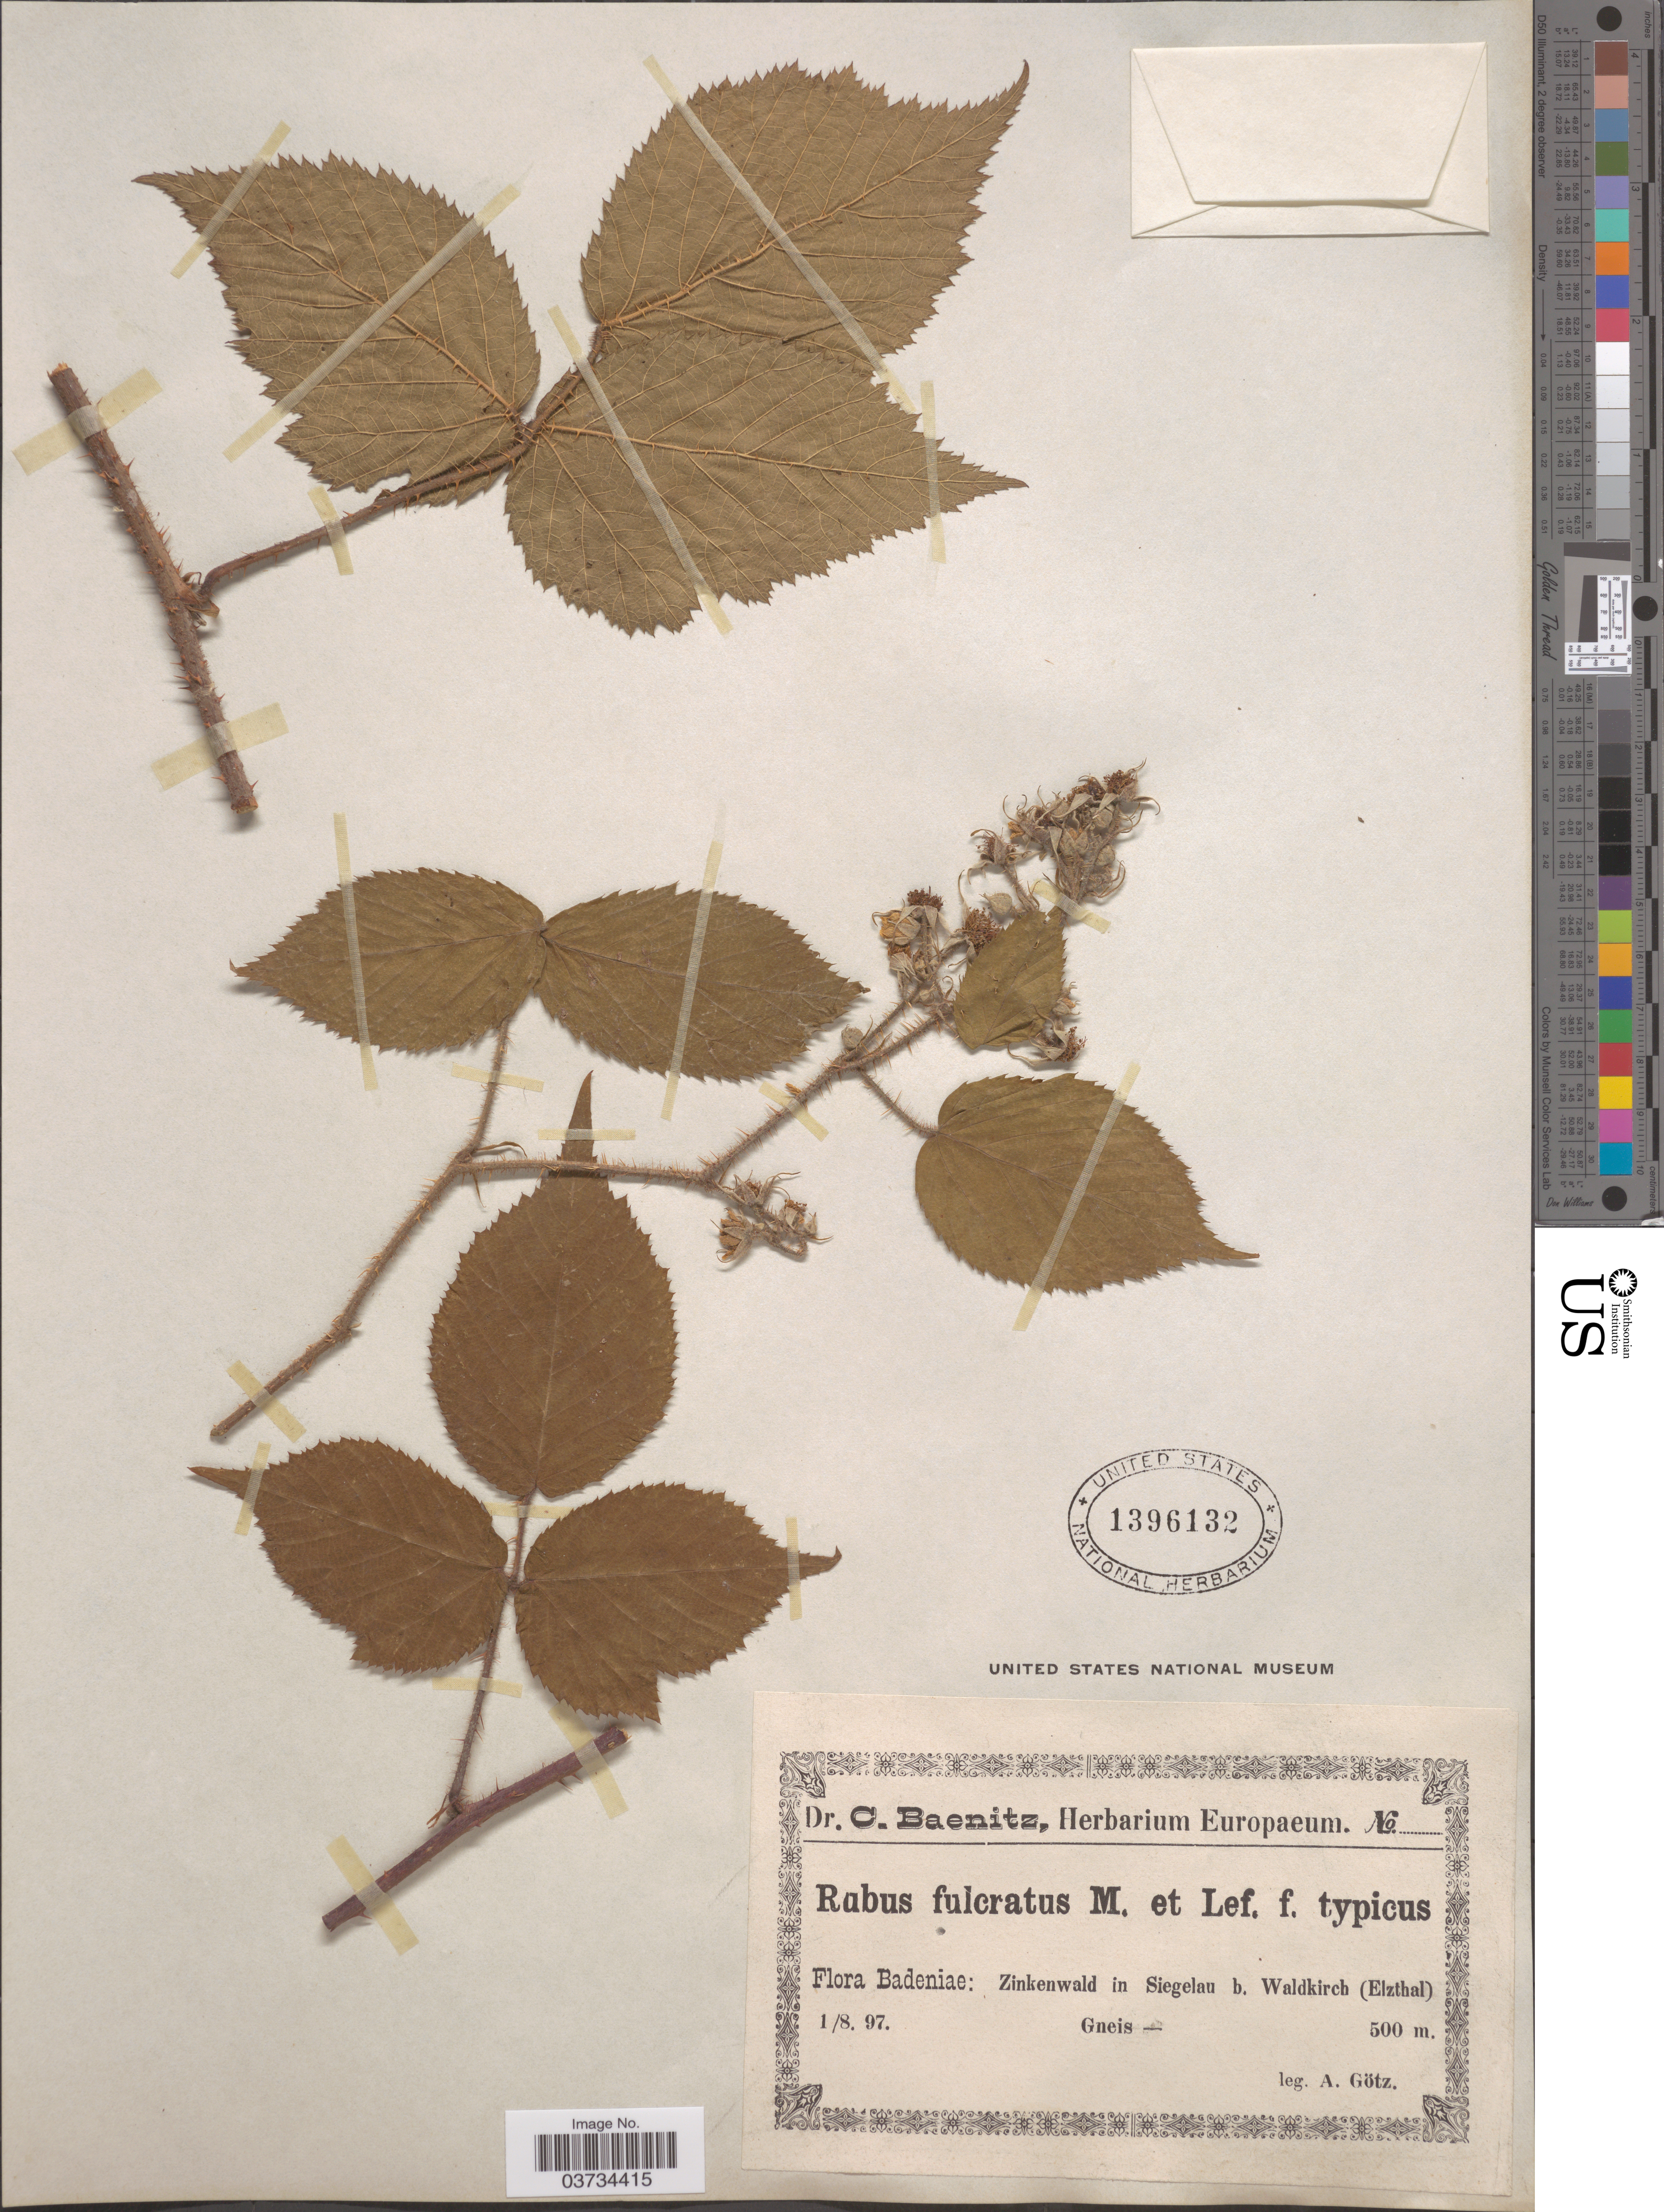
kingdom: Plantae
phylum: Tracheophyta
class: Magnoliopsida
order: Rosales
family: Rosaceae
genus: Rubus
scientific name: Rubus fulcratus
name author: P.J. Müll. & Lefèvre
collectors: A. Götz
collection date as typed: Transcribed d/m/y: 1/8/97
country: Germany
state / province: Baden-Württemberg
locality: Badeniae: Zinkenwald in Siegelau b. Waldkirch (Elzthal). Gneis.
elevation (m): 500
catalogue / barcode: US 1396132